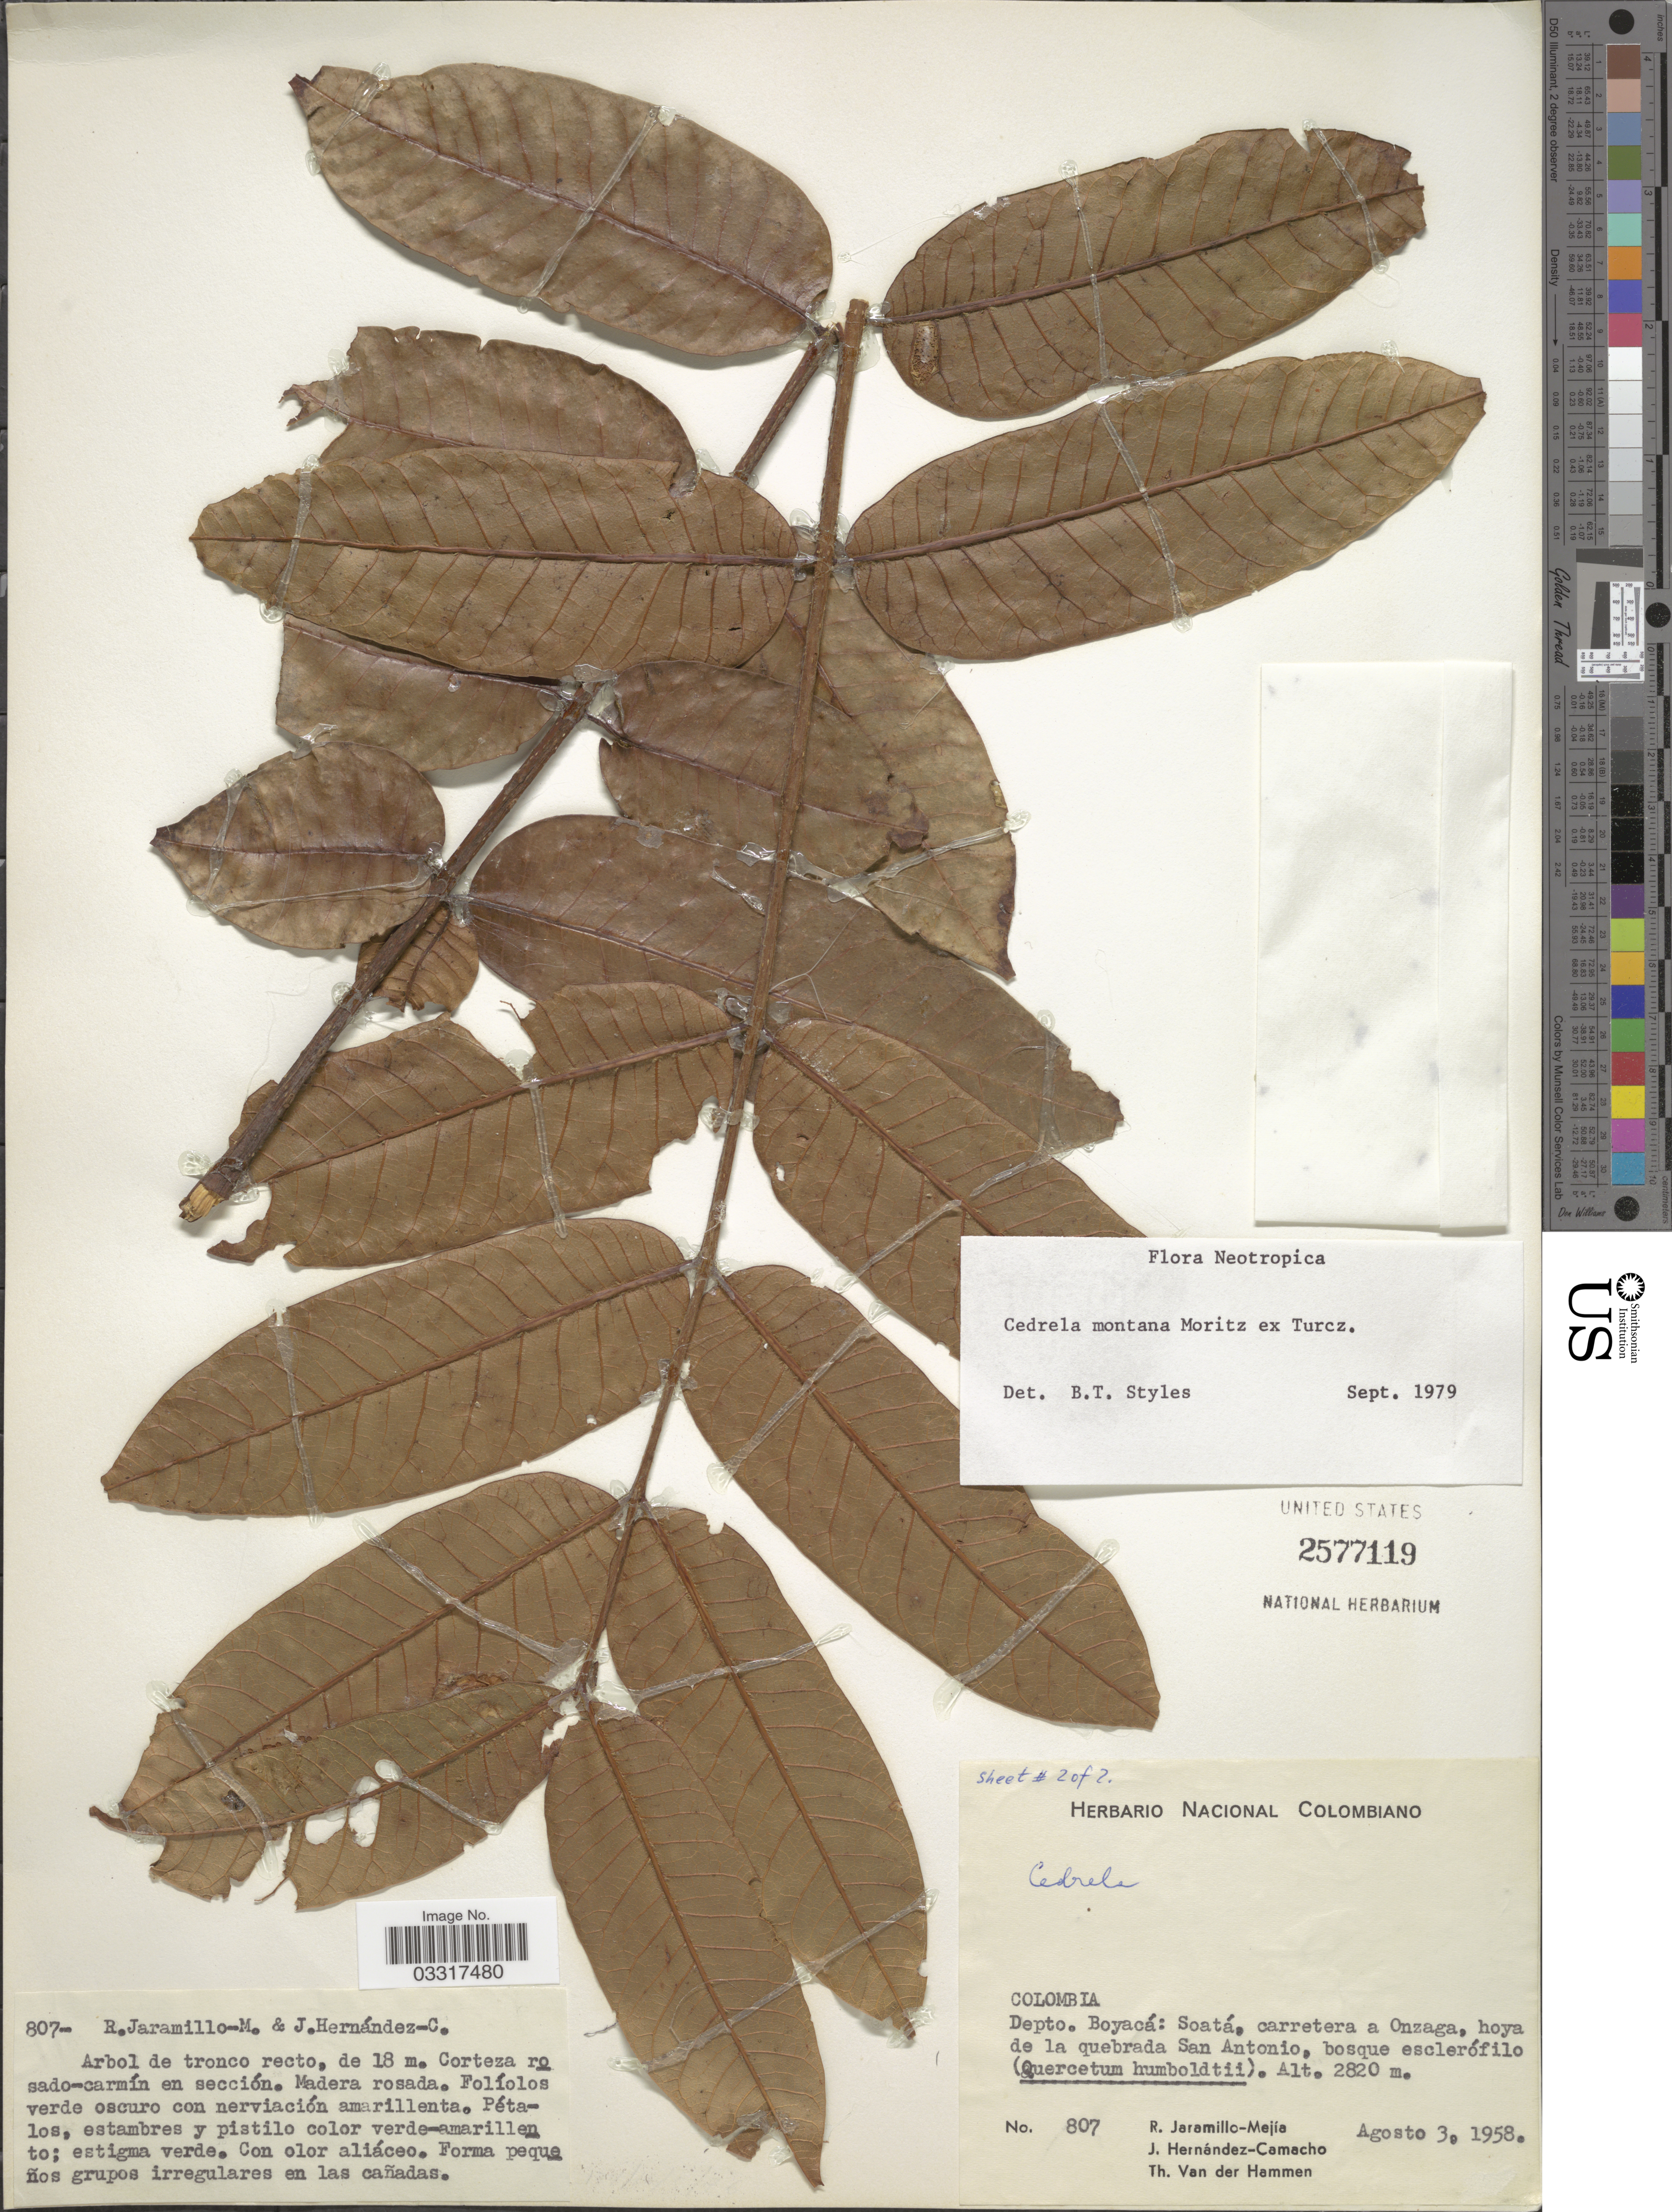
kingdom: Plantae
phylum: Tracheophyta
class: Magnoliopsida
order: Sapindales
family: Meliaceae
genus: Cedrela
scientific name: Cedrela montana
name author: Moritz ex Turcz.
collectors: R. Jaramillo M., J. Hernandez Camacho & T. Van der Hammen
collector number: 807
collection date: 1958-08-03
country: Colombia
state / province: Boyacá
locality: Depto. Boyacá: Soatá, carretera a Onzaga, hoya de la quebrada San Antonio, bosque esclerófilo (Quercetum humboldtii).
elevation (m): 2820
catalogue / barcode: US 2577119